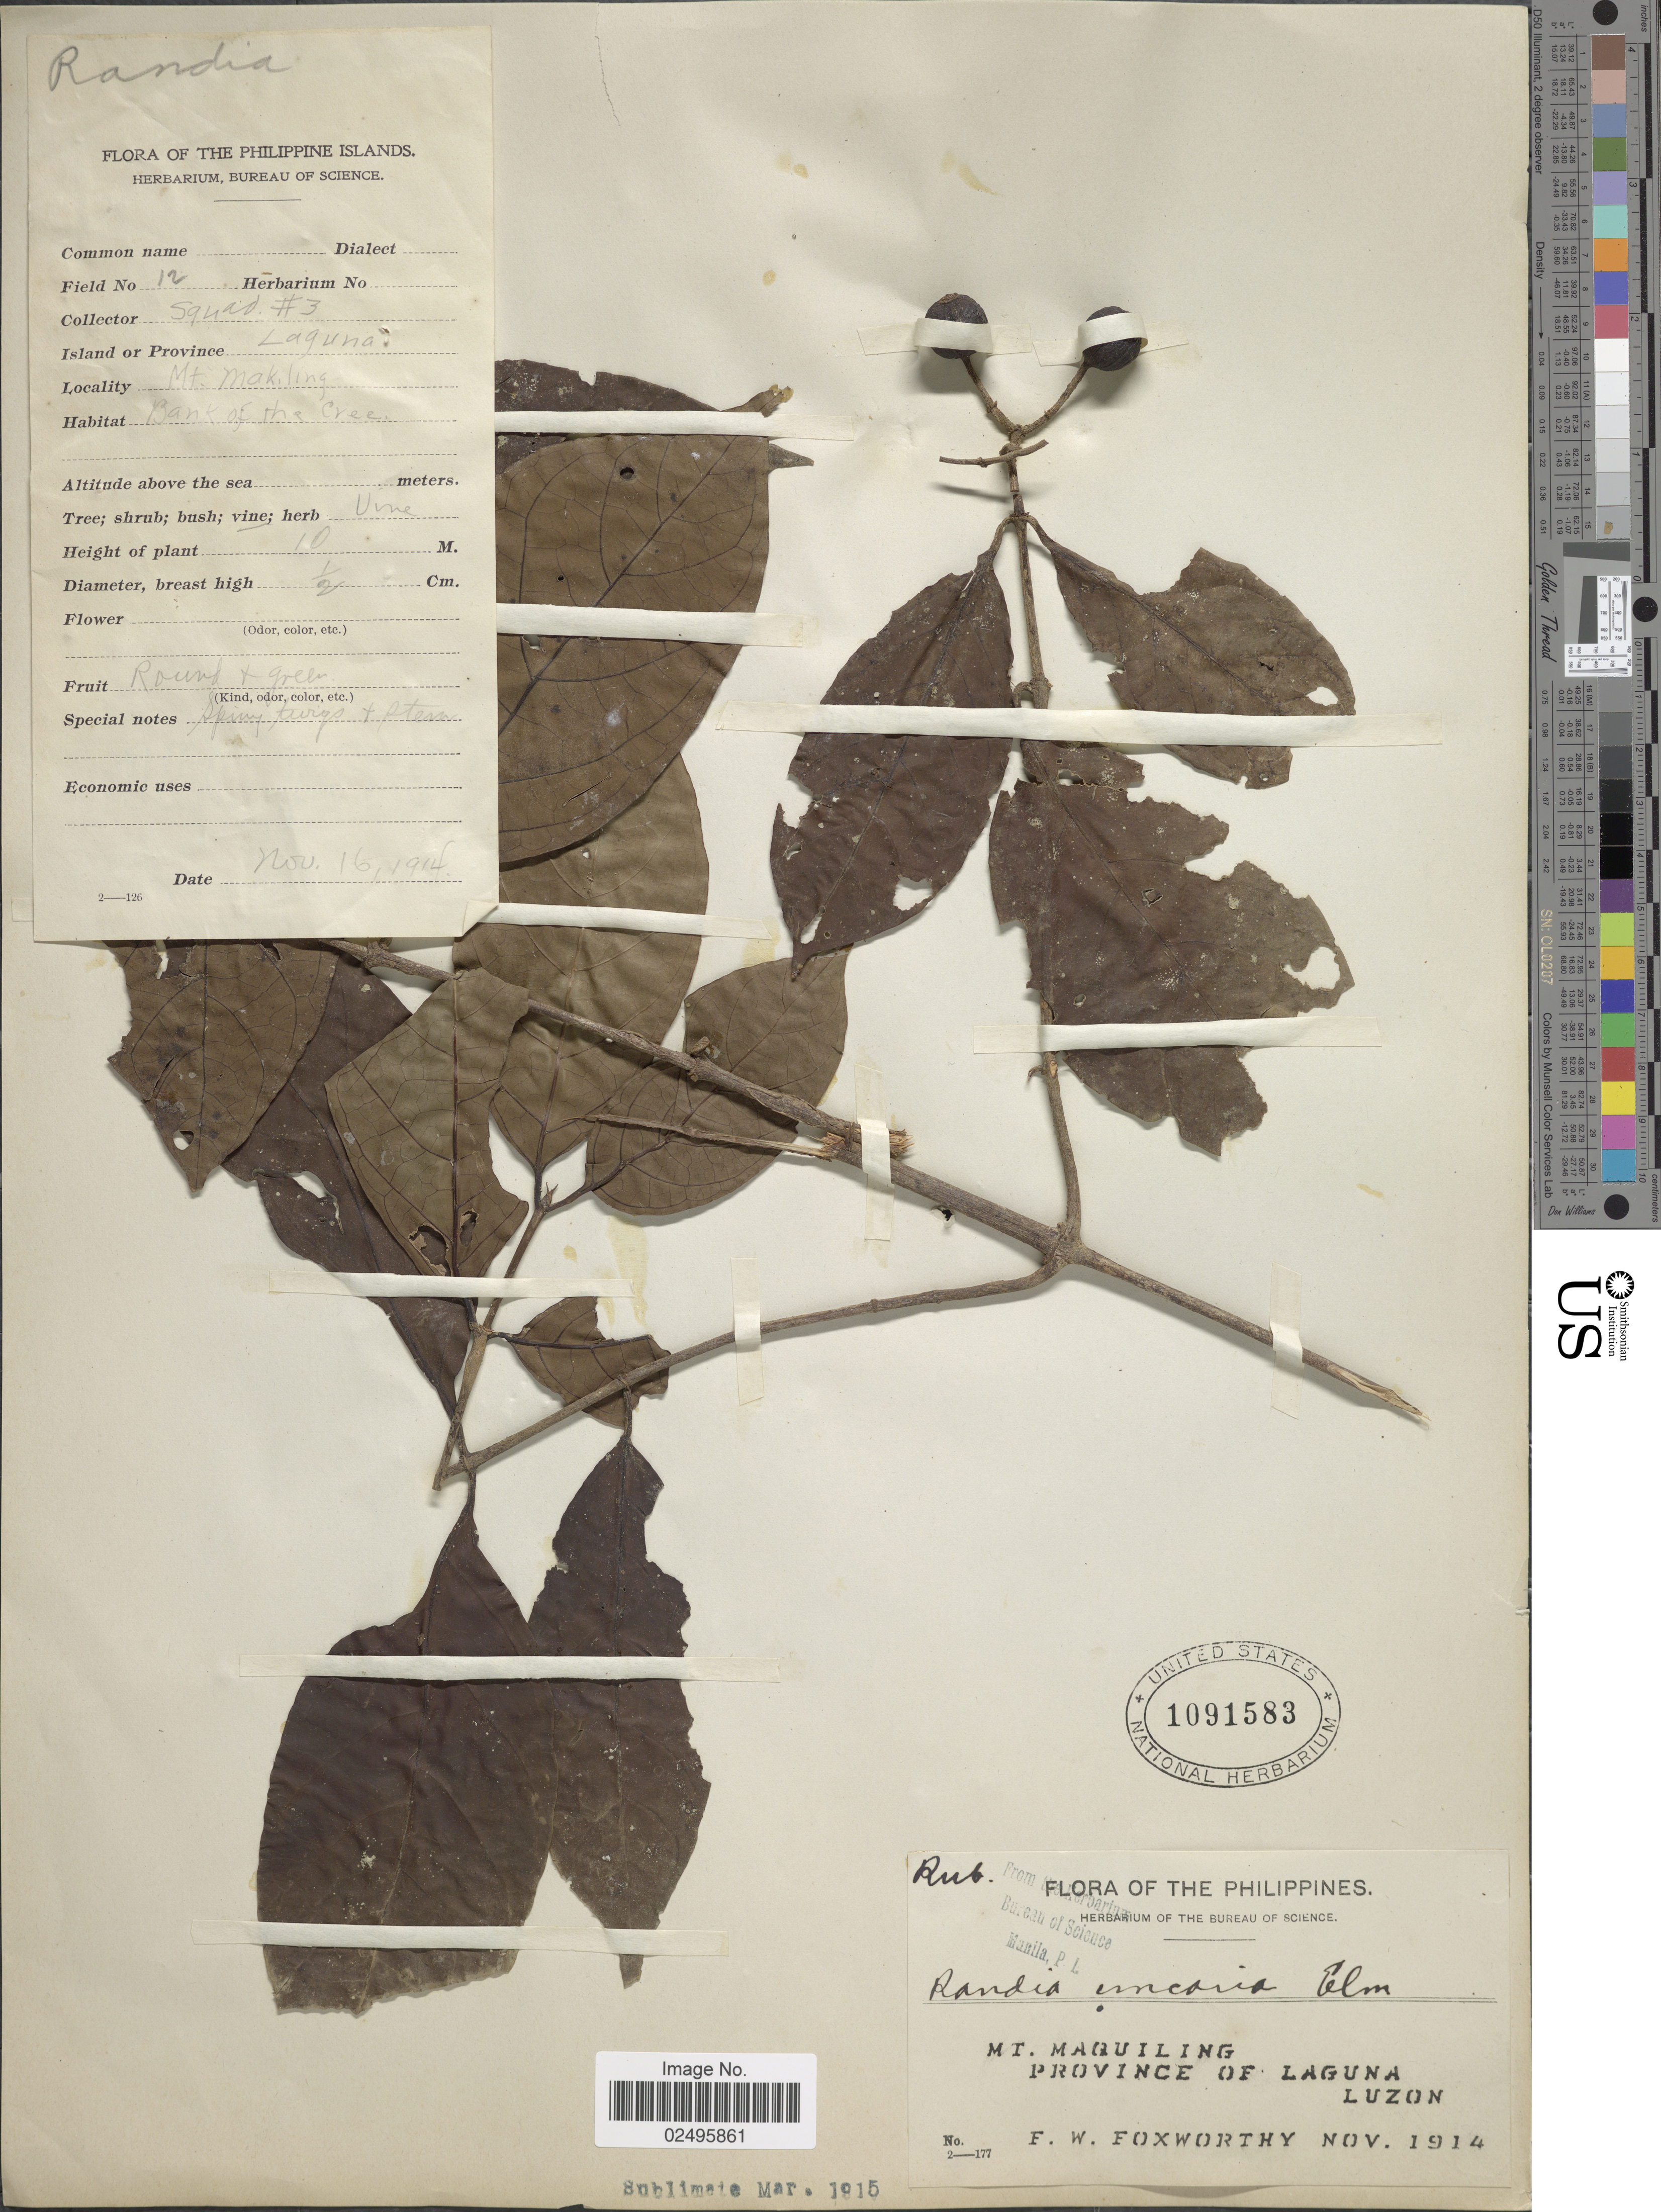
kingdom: Plantae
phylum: Tracheophyta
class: Magnoliopsida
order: Gentianales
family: Rubiaceae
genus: Oxyceros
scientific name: Oxyceros bispinosa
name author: (Griff.) Tirveng.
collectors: F. W. Foxworthy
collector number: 12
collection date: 1914-11-16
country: Philippines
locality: Mt. Maguiling. Province of Laguna Luzon.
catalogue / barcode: US 1091583